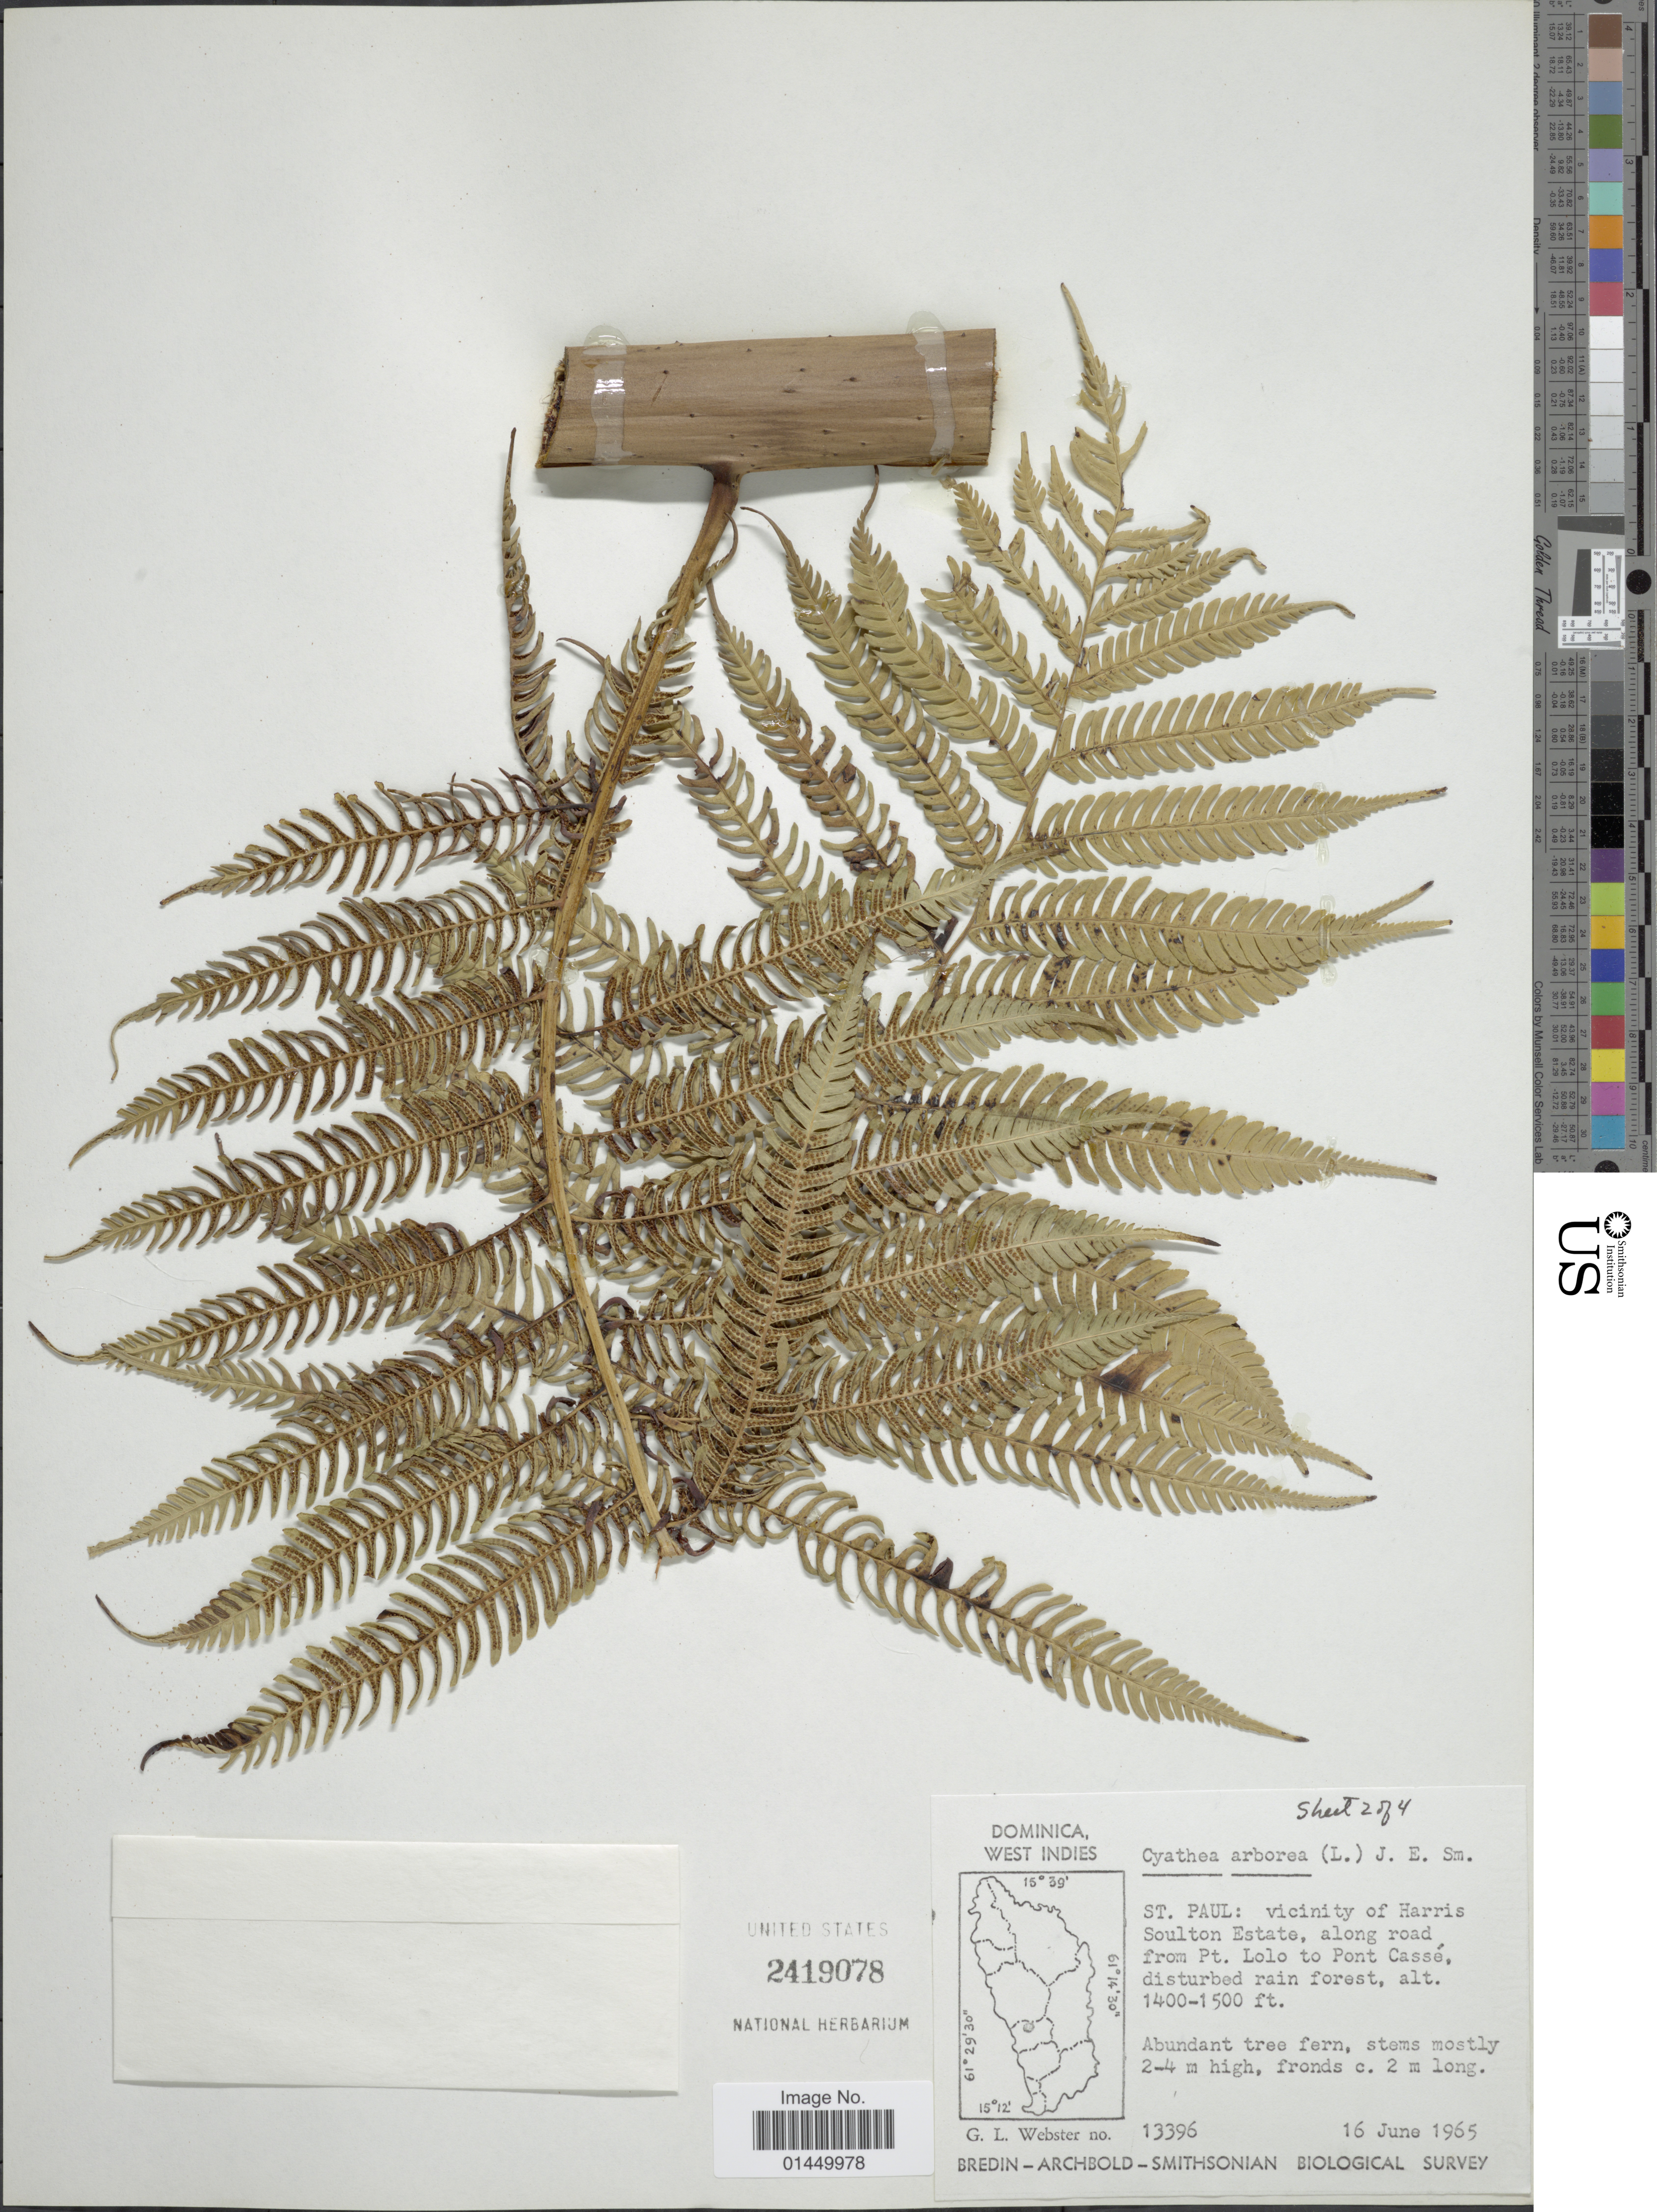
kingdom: Plantae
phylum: Tracheophyta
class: Polypodiopsida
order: Cyatheales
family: Cyatheaceae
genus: Cyathea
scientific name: Cyathea arborea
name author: (L.) Sm.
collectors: G. L. Webster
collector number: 13396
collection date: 1965-06-16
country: Dominica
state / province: St. Paul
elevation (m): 427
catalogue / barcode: US 2419078